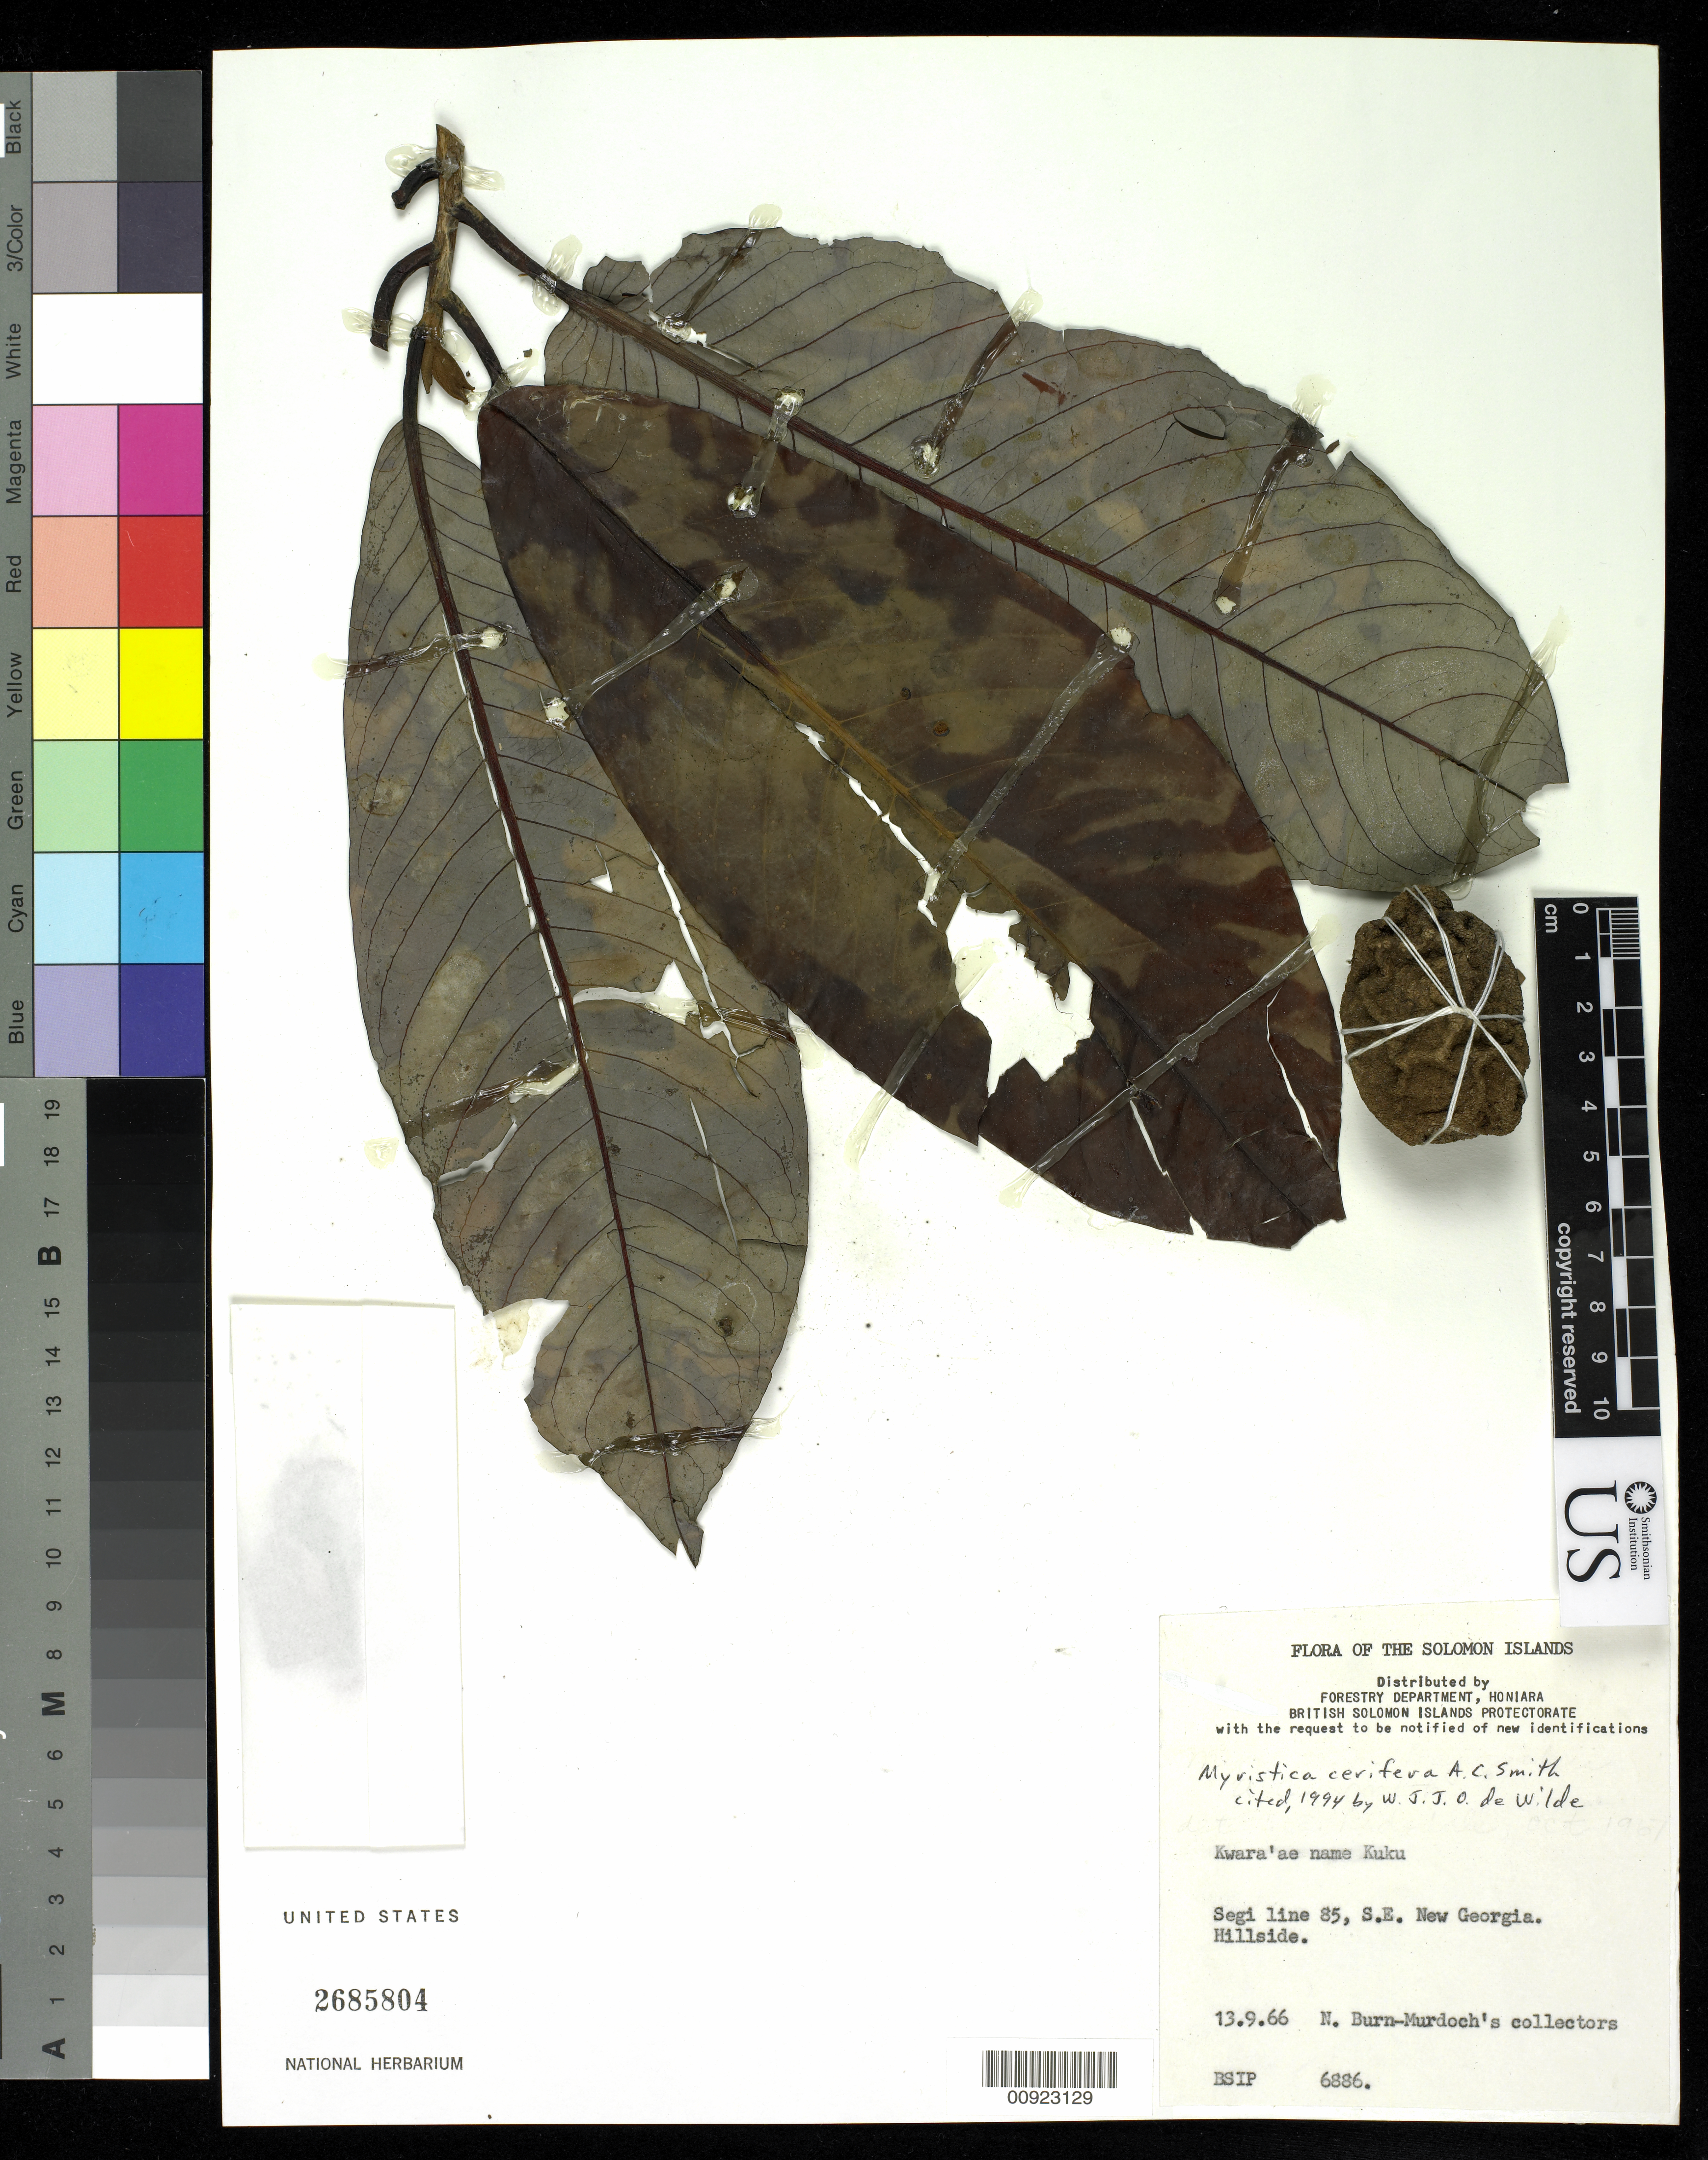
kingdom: Plantae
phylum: Tracheophyta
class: Magnoliopsida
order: Magnoliales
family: Myristicaceae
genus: Myristica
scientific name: Myristica cerifera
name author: A.C. Sm.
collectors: N. Burn-Murdoch's collectors & et al.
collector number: BSIP 6886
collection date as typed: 13 Sep 1966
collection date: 1966-09-13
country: Solomon Islands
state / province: Western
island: New Georgia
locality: Segi line 85, SE New Georgia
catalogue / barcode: US 2685804